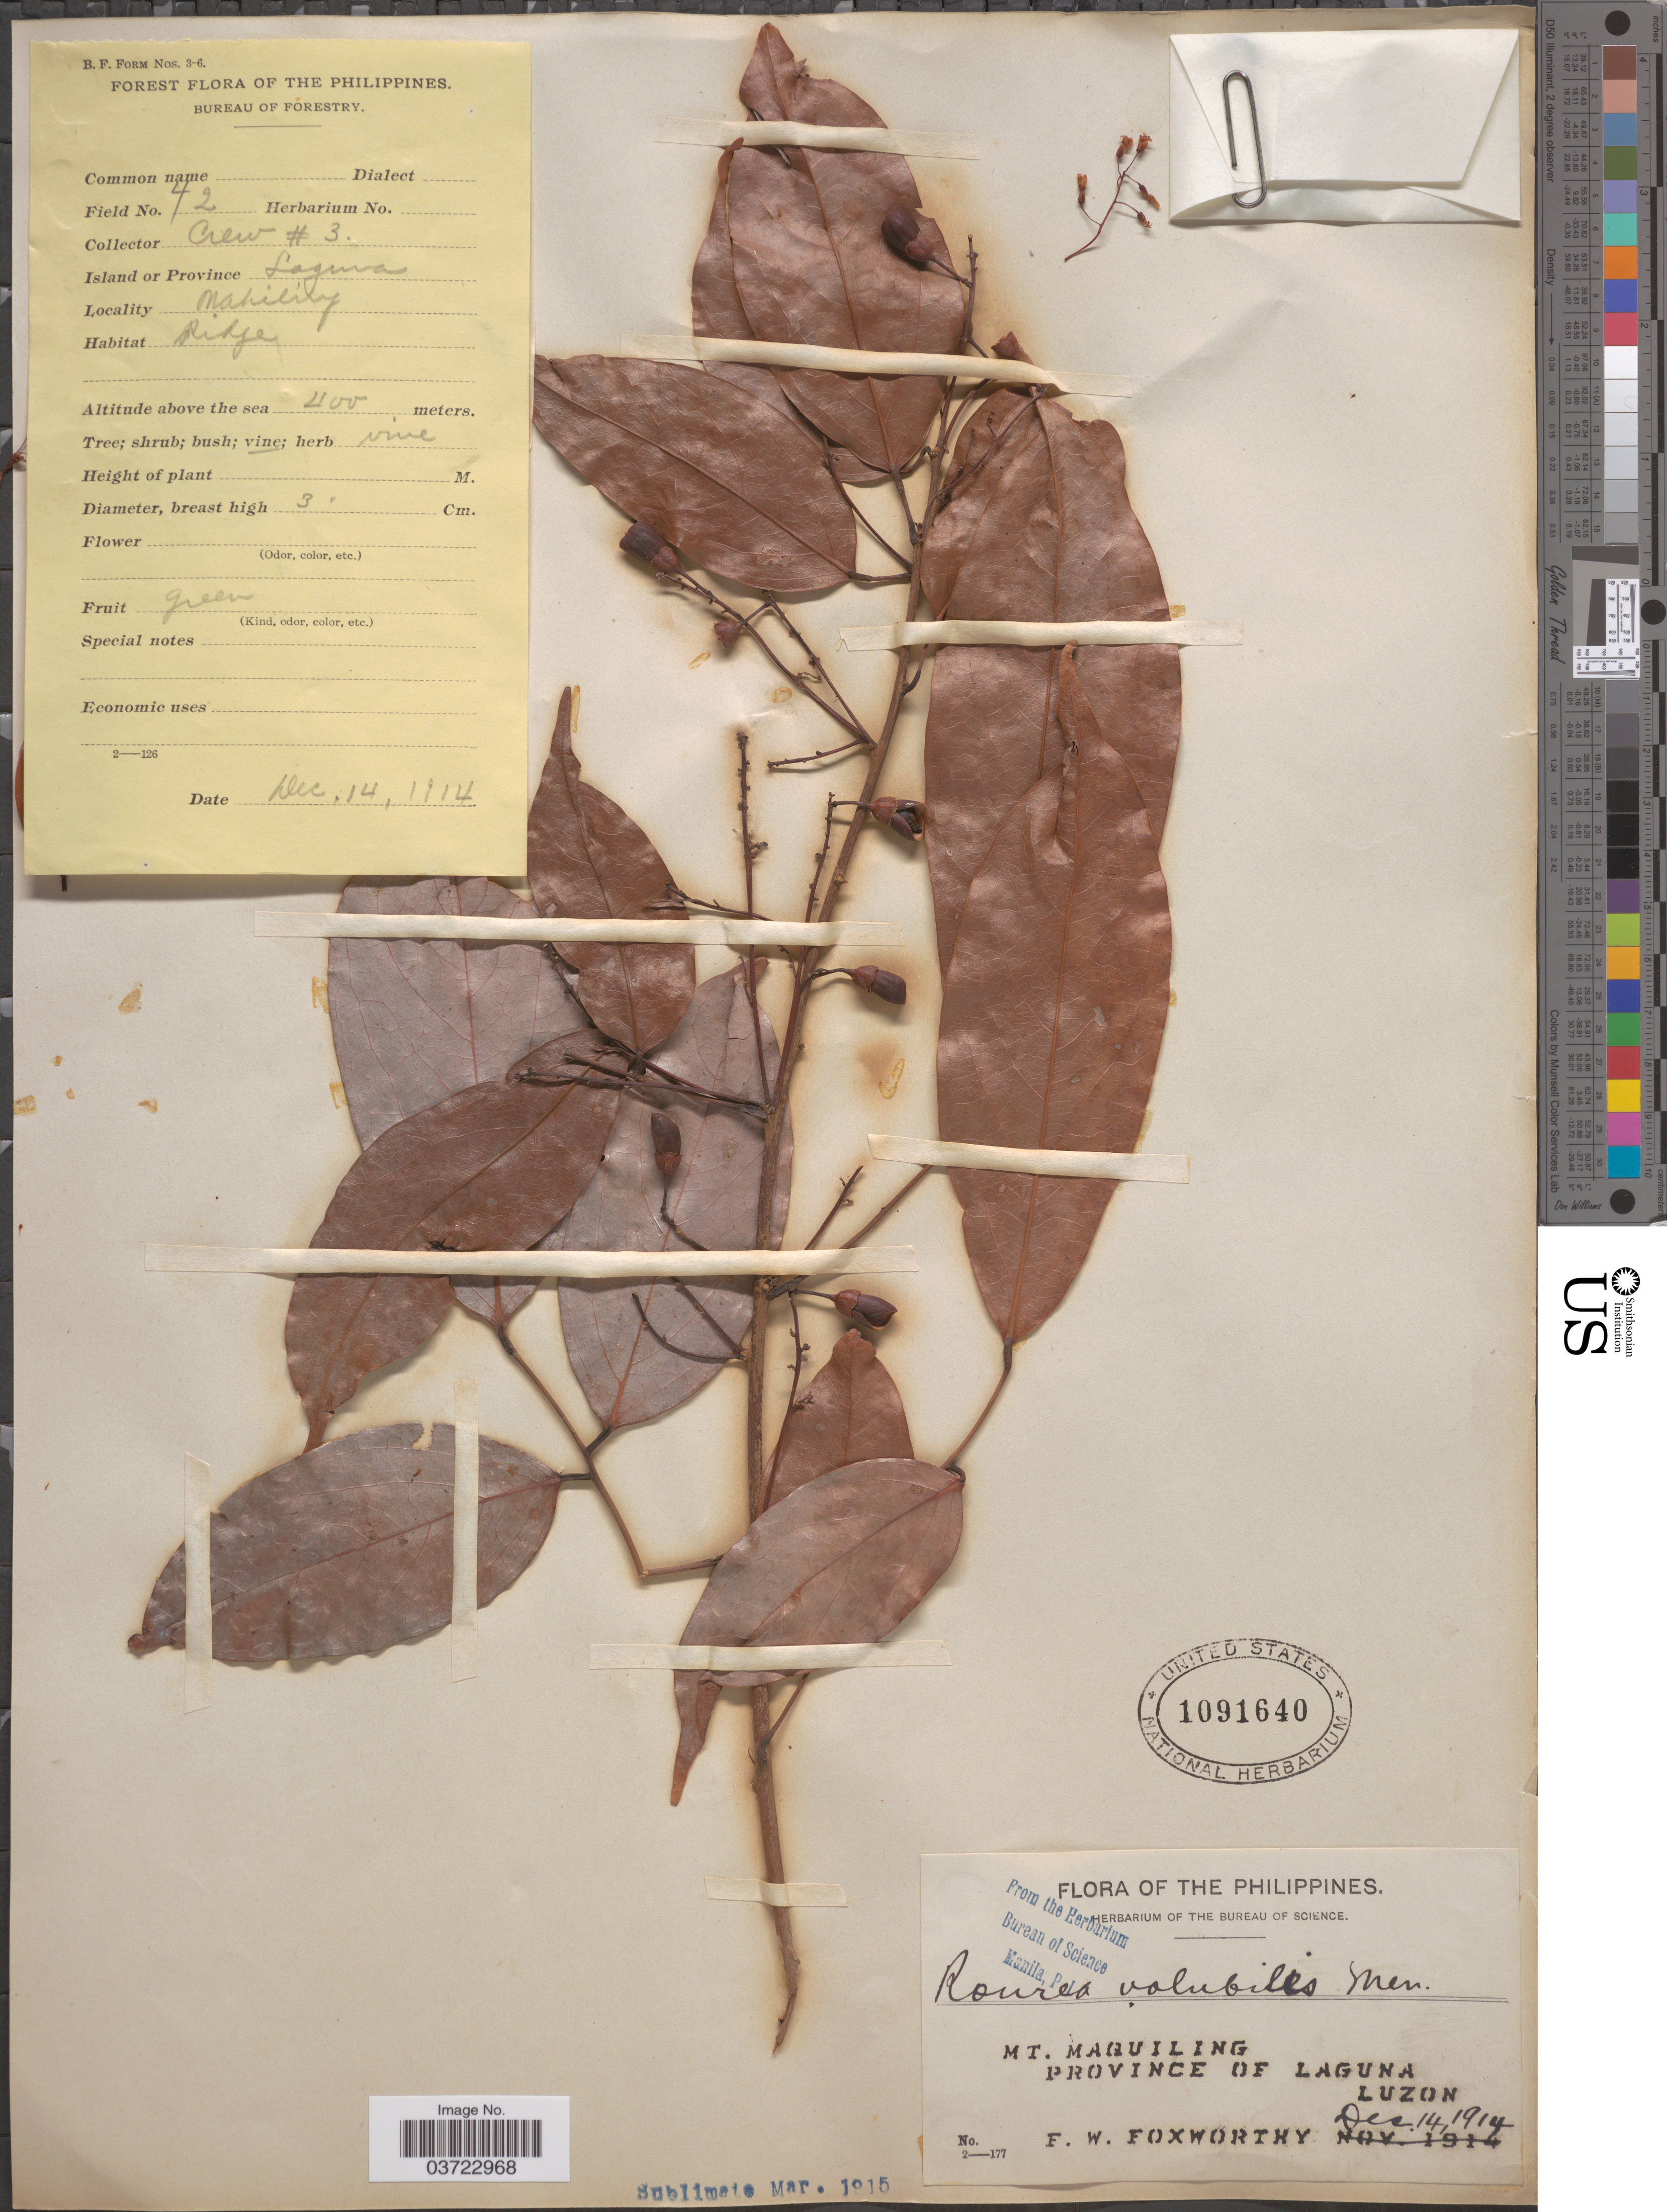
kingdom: Plantae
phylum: Tracheophyta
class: Magnoliopsida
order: Oxalidales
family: Connaraceae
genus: Rourea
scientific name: Rourea volubilis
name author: Merr.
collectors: F. W. Foxworthy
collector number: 42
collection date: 1914-12-14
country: Philippines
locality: Mt. Maquiling. Province of Laguna. Luzon.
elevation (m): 400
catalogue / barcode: US 1091640